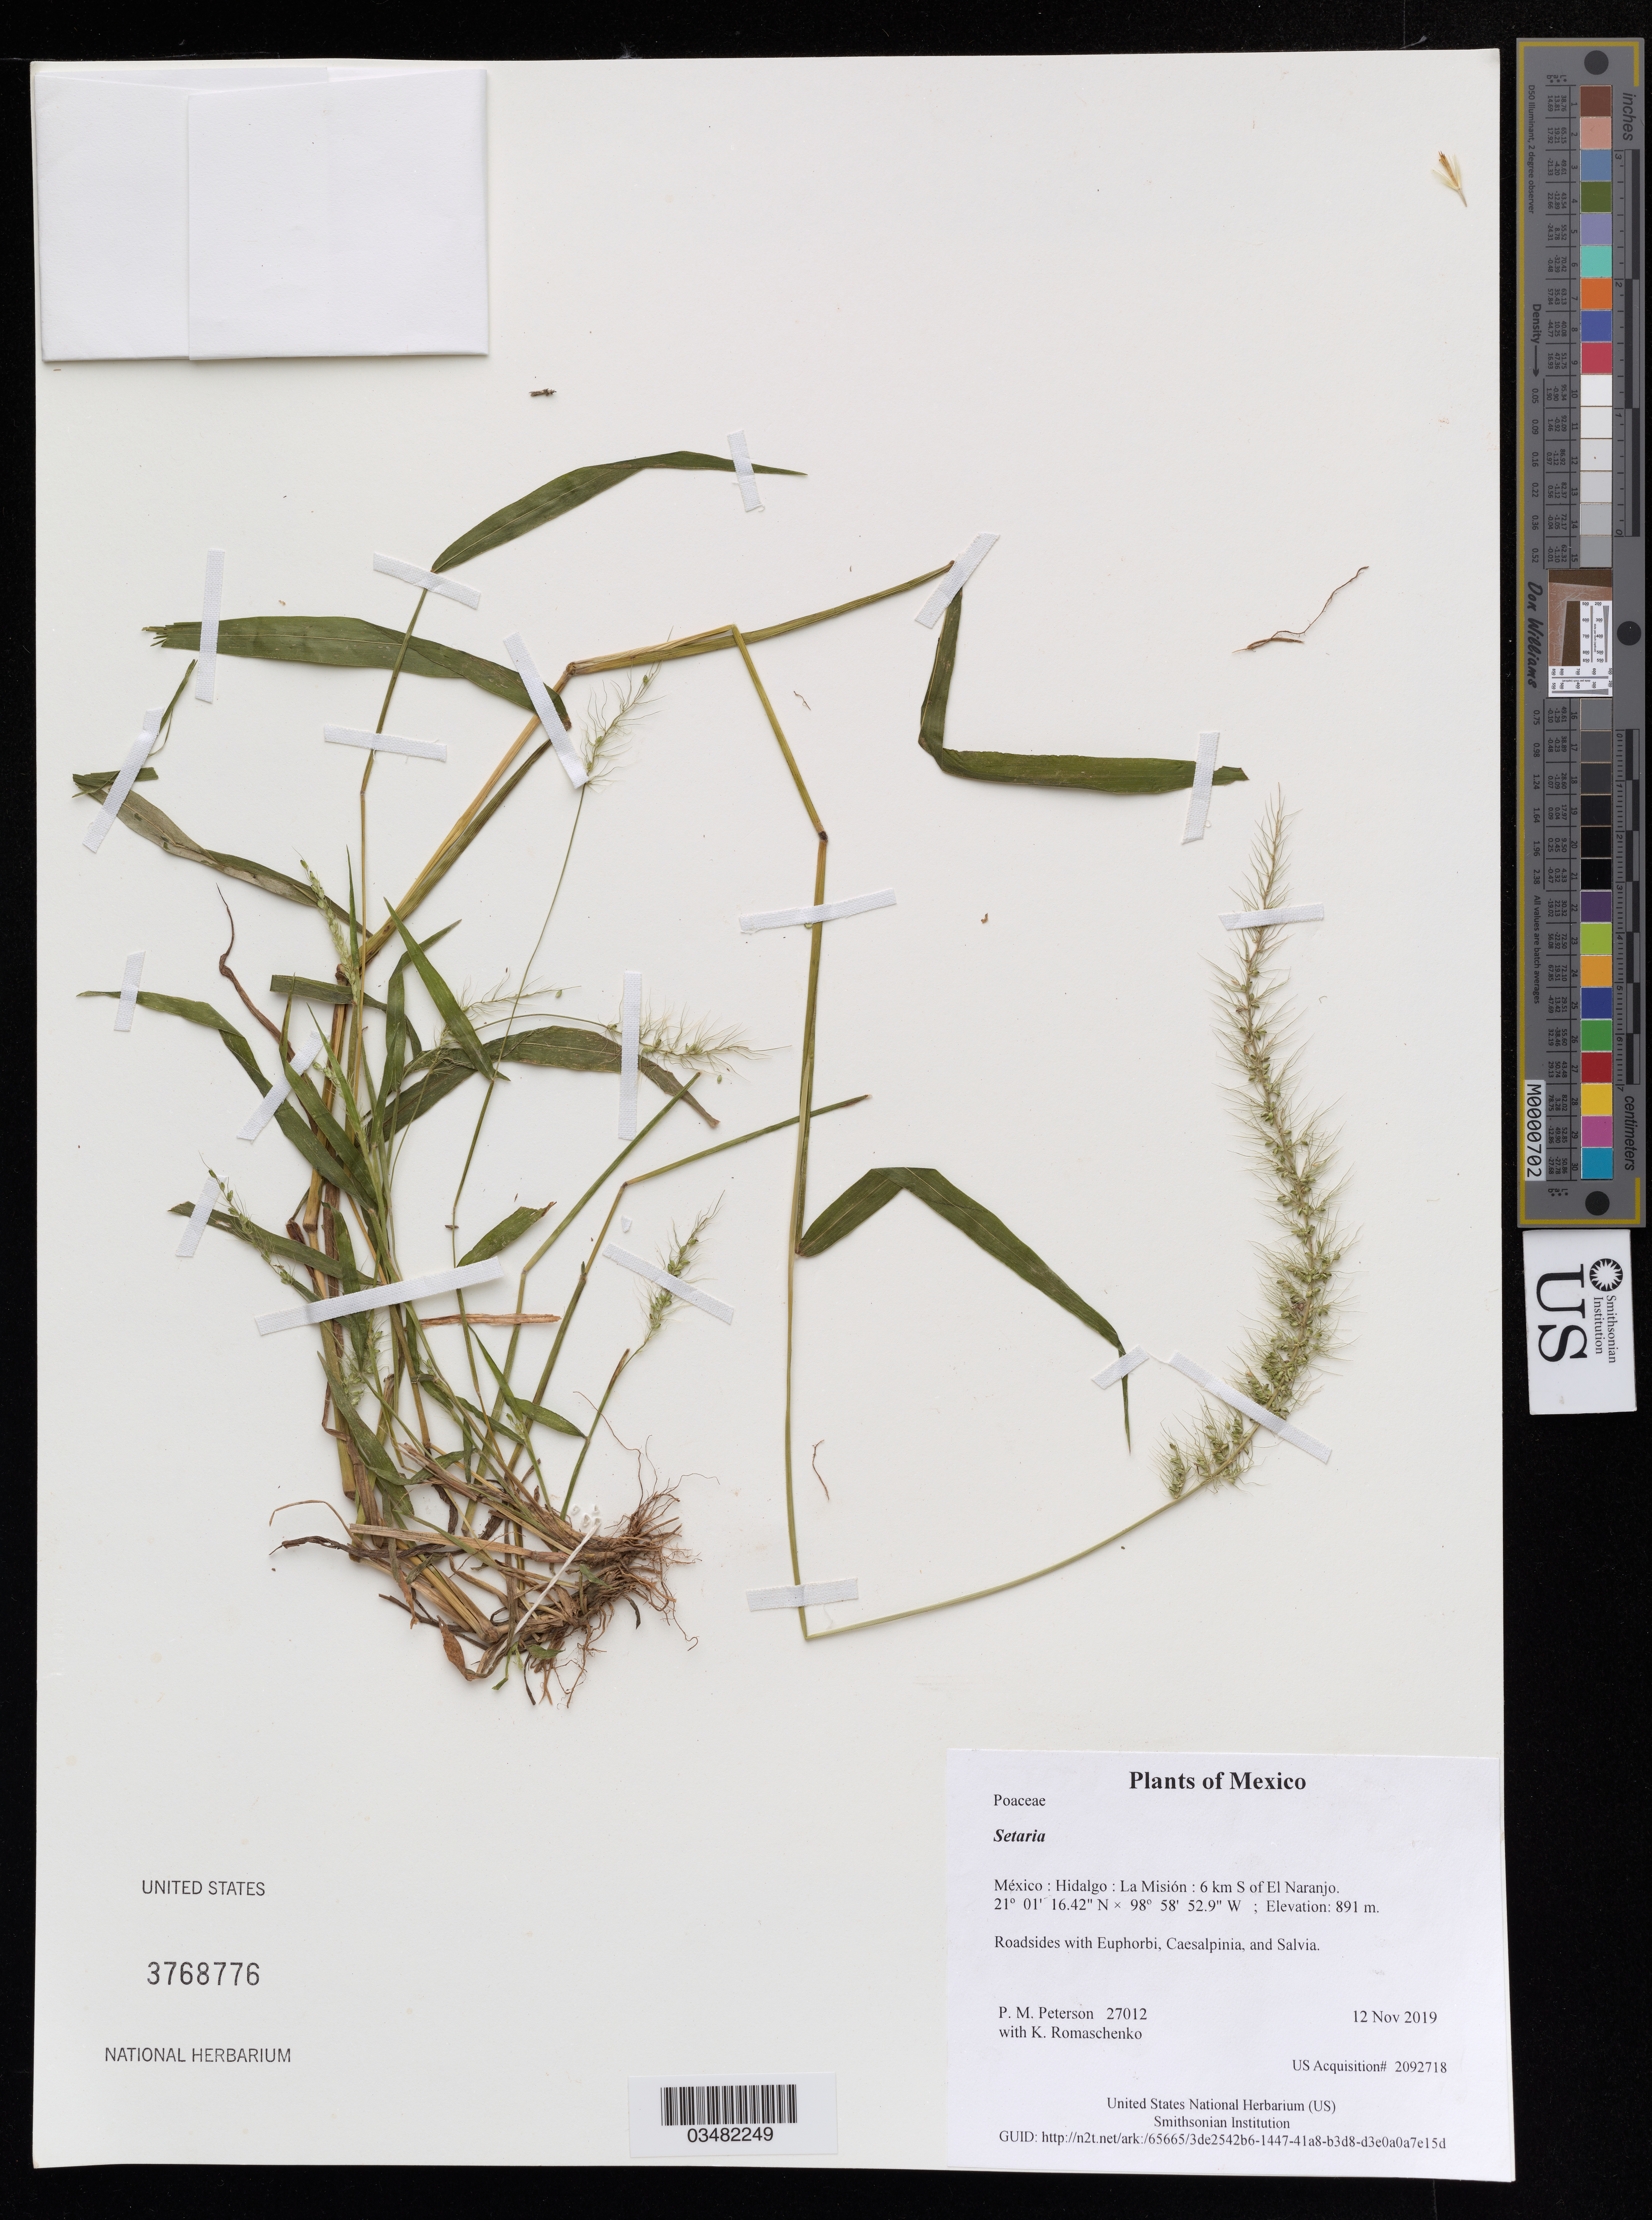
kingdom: Plantae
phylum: Tracheophyta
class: Liliopsida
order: Poales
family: Poaceae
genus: Setaria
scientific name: Setaria sp.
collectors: P. M. Peterson & K. Romaschenko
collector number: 27012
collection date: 2019-11-12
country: México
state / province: Hidalgo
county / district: La Misión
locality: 6 km S of El Naranjo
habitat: Roadsides with Euphorbi, Caesalpinia, and Salvia.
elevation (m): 891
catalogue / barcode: US 3768776